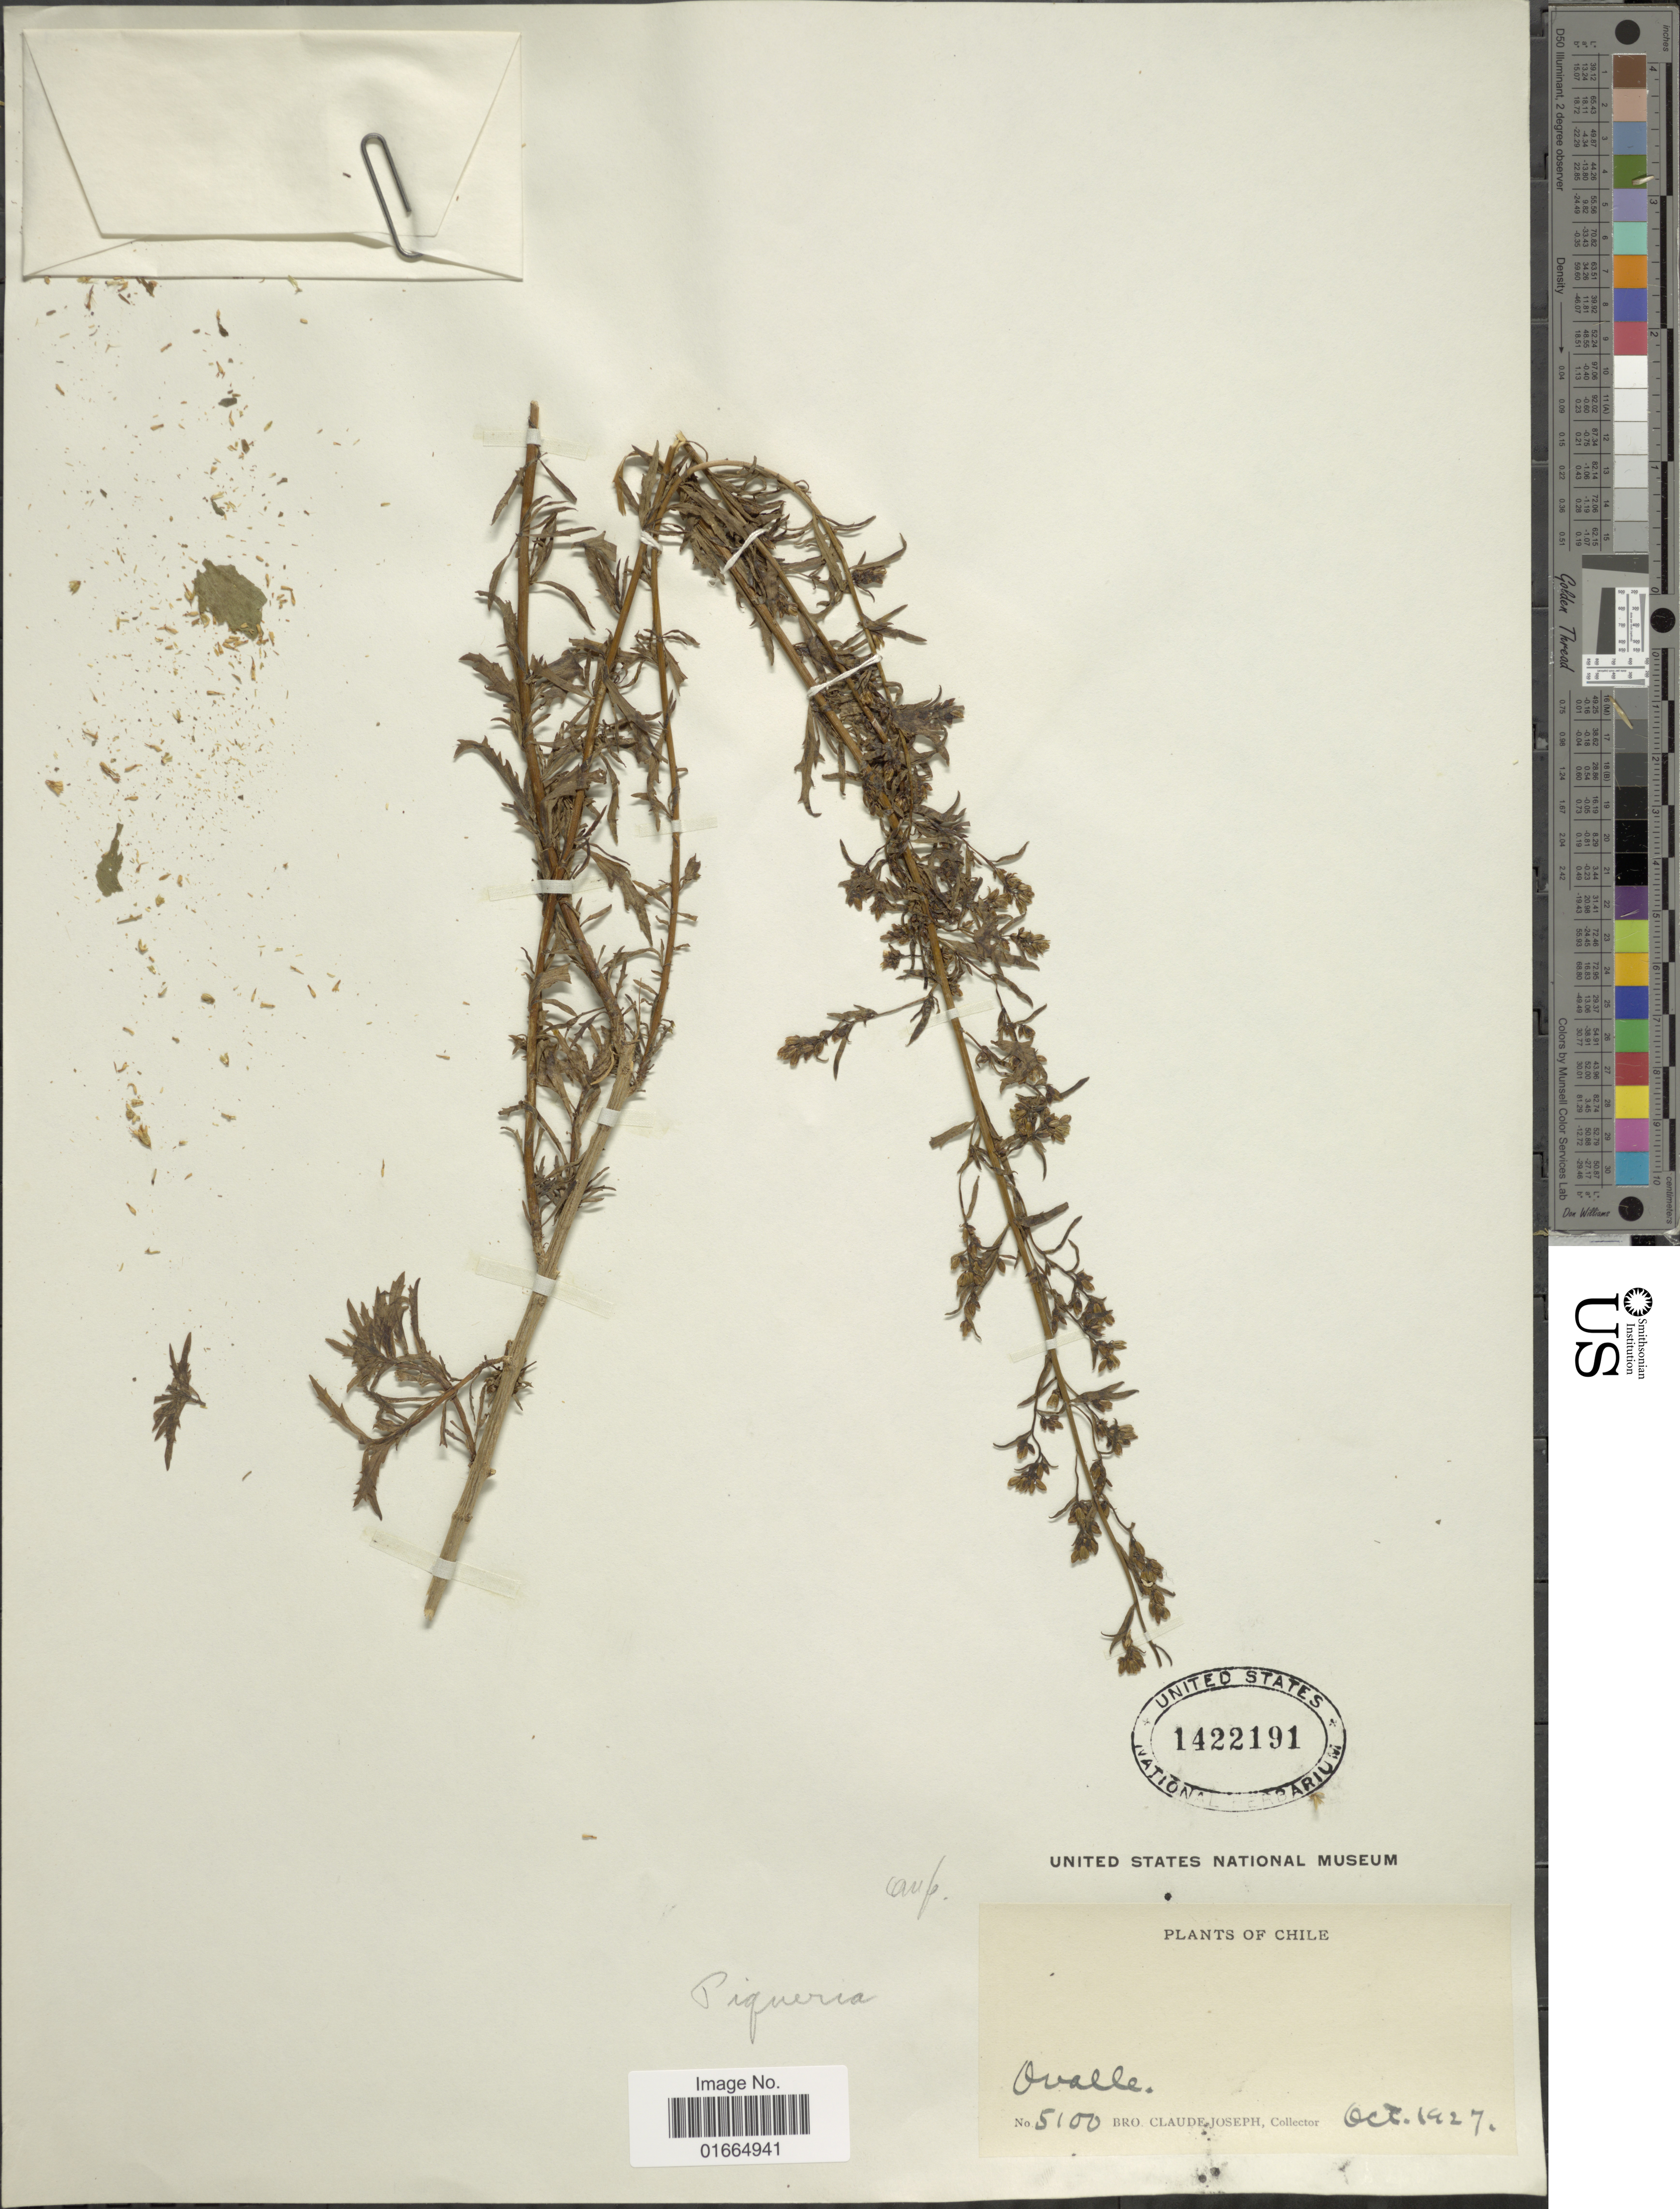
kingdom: Plantae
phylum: Tracheophyta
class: Magnoliopsida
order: Asterales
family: Asteraceae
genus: Ophryosporus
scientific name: Ophryosporus sp.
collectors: Bro. Claude-Joseph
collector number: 5100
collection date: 1927-10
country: Chile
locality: Ovalle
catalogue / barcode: US 1422191